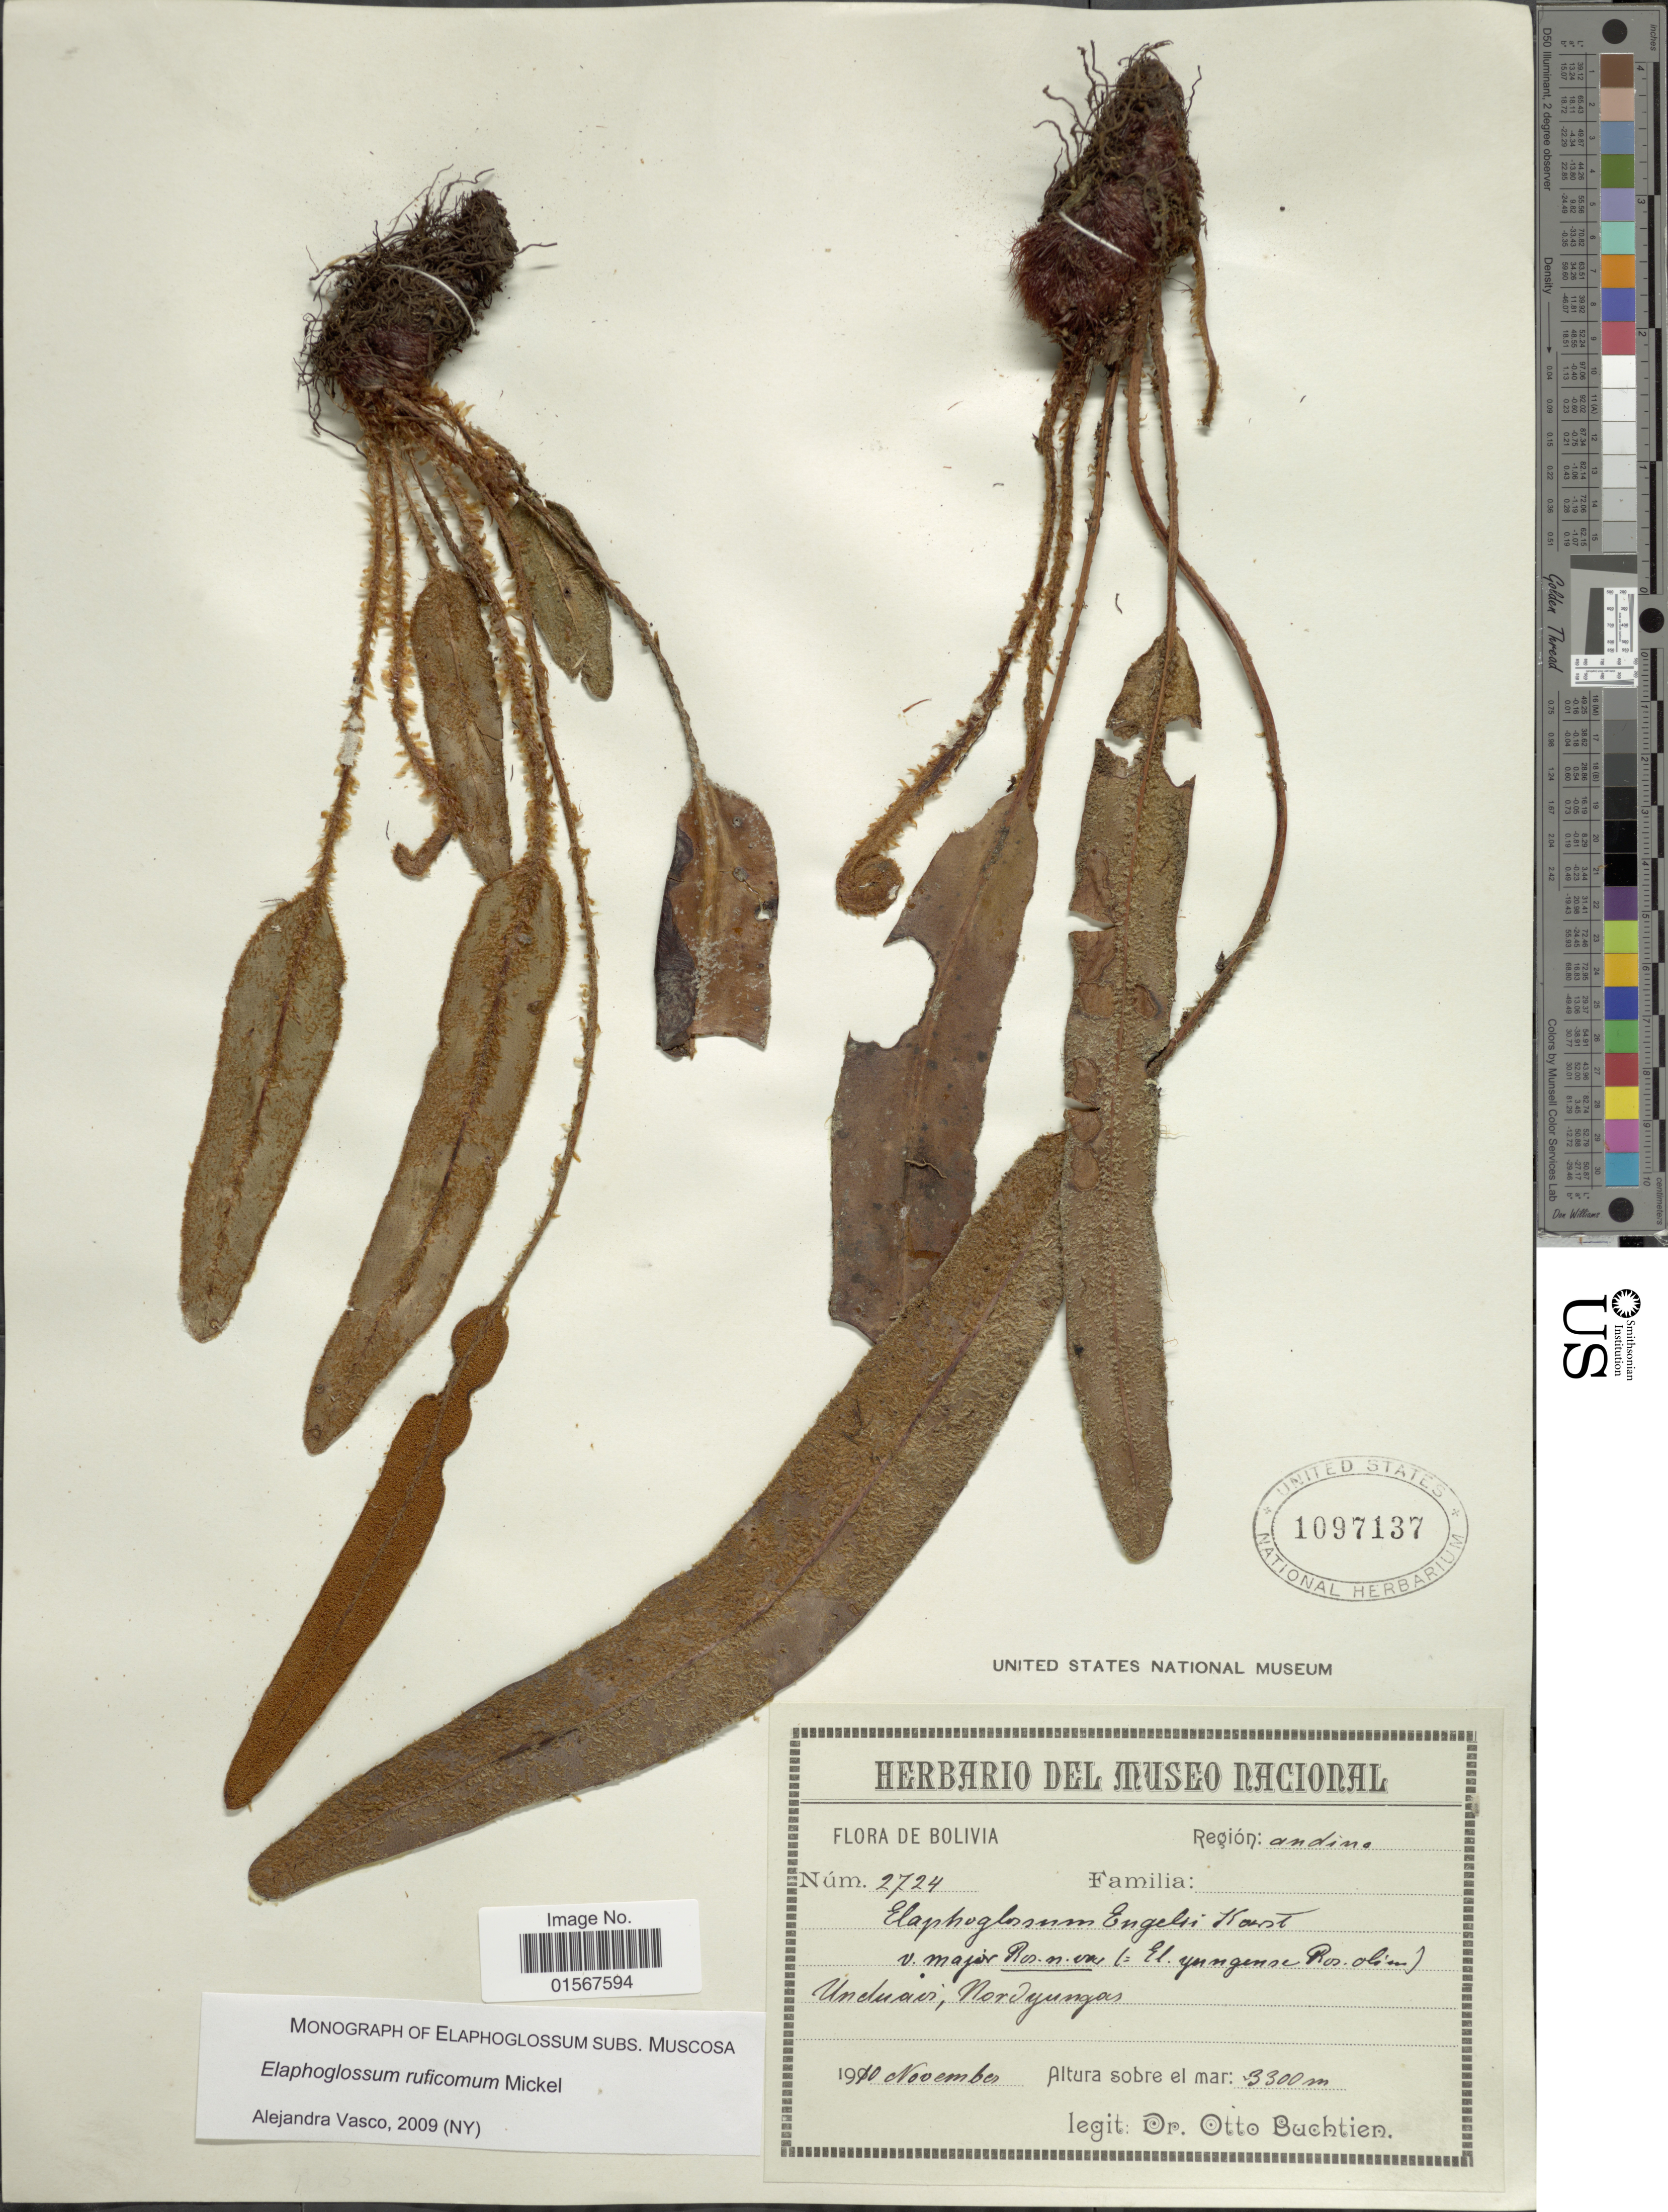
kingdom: Plantae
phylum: Tracheophyta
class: Polypodiopsida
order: Polypodiales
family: Dryopteridaceae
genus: Elaphoglossum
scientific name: Elaphoglossum ruficomum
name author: Mickel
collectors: O. Buchtien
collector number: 2724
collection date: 1910-11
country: Bolivia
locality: Unduavi, Nordyungas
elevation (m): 3300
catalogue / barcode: US 1097137